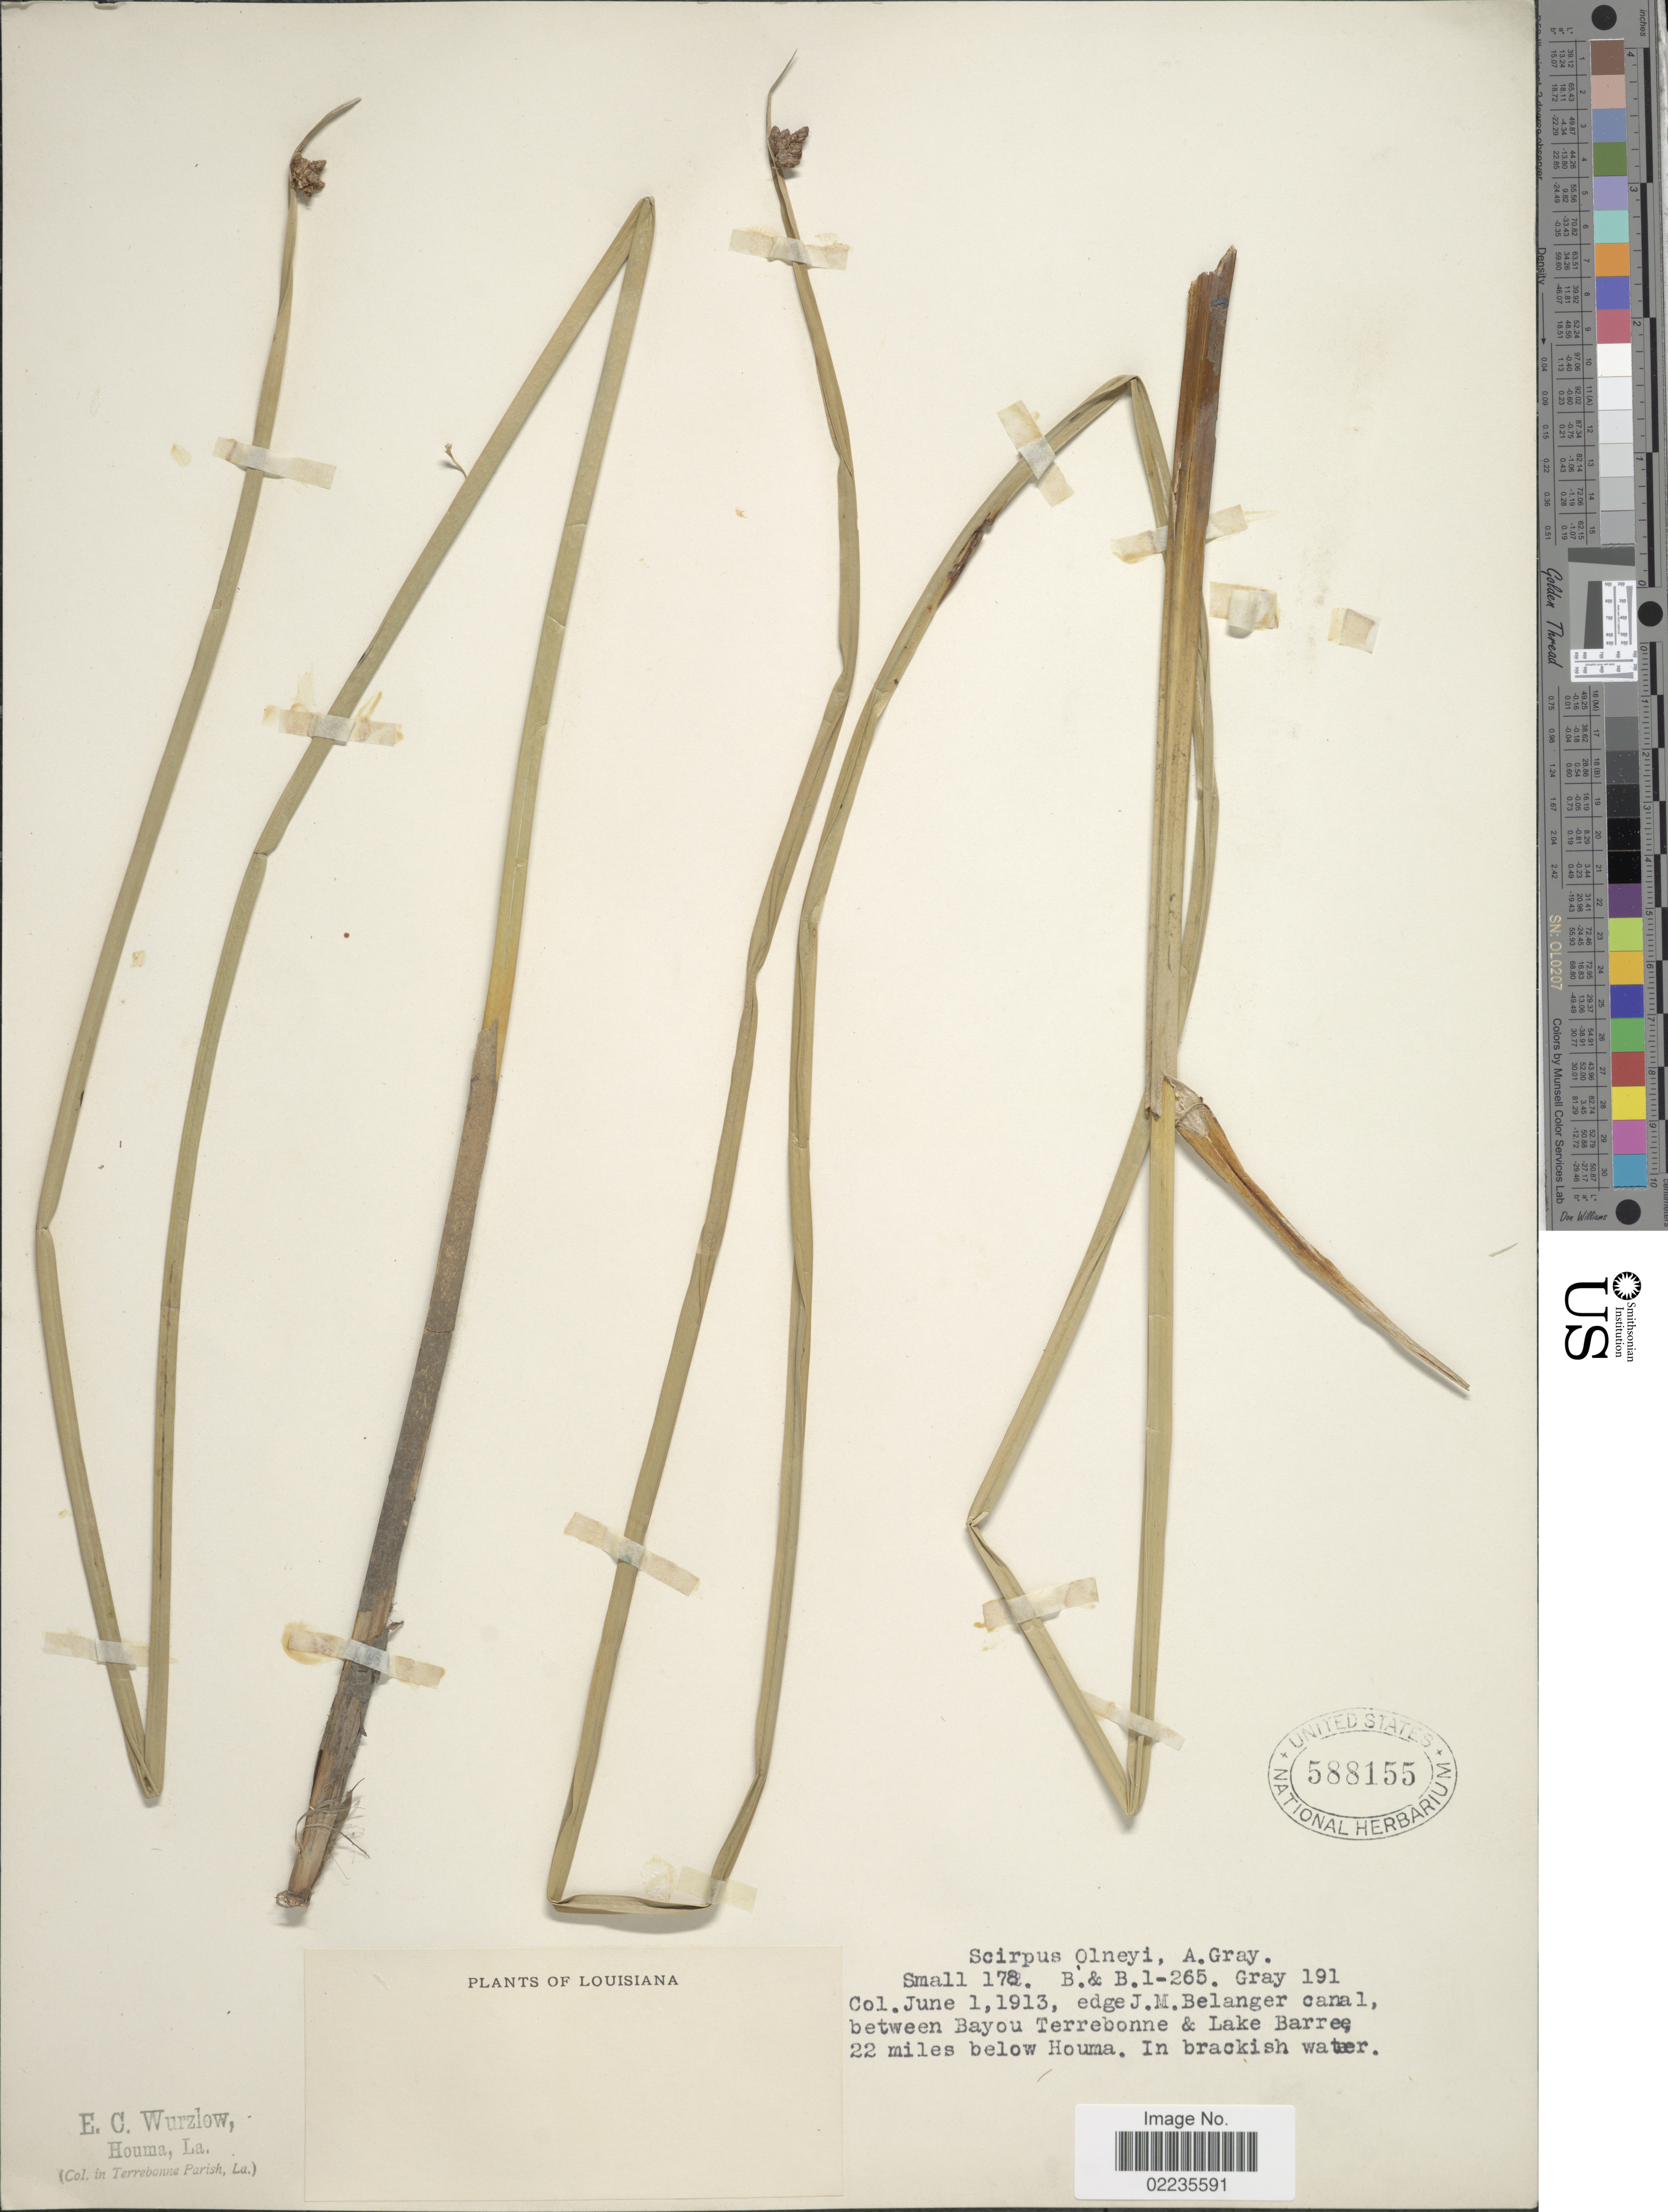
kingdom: Plantae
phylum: Tracheophyta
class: Liliopsida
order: Poales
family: Cyperaceae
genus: Schoenoplectus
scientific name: Schoenoplectus americanus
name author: (Pers.) Volkart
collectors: E. Wurzlow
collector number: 1-265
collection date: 1913-06-01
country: United States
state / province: Louisiana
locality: Between Bayou Terrebonne & Lake Barree, 22 miles below Houma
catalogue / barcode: US 588155